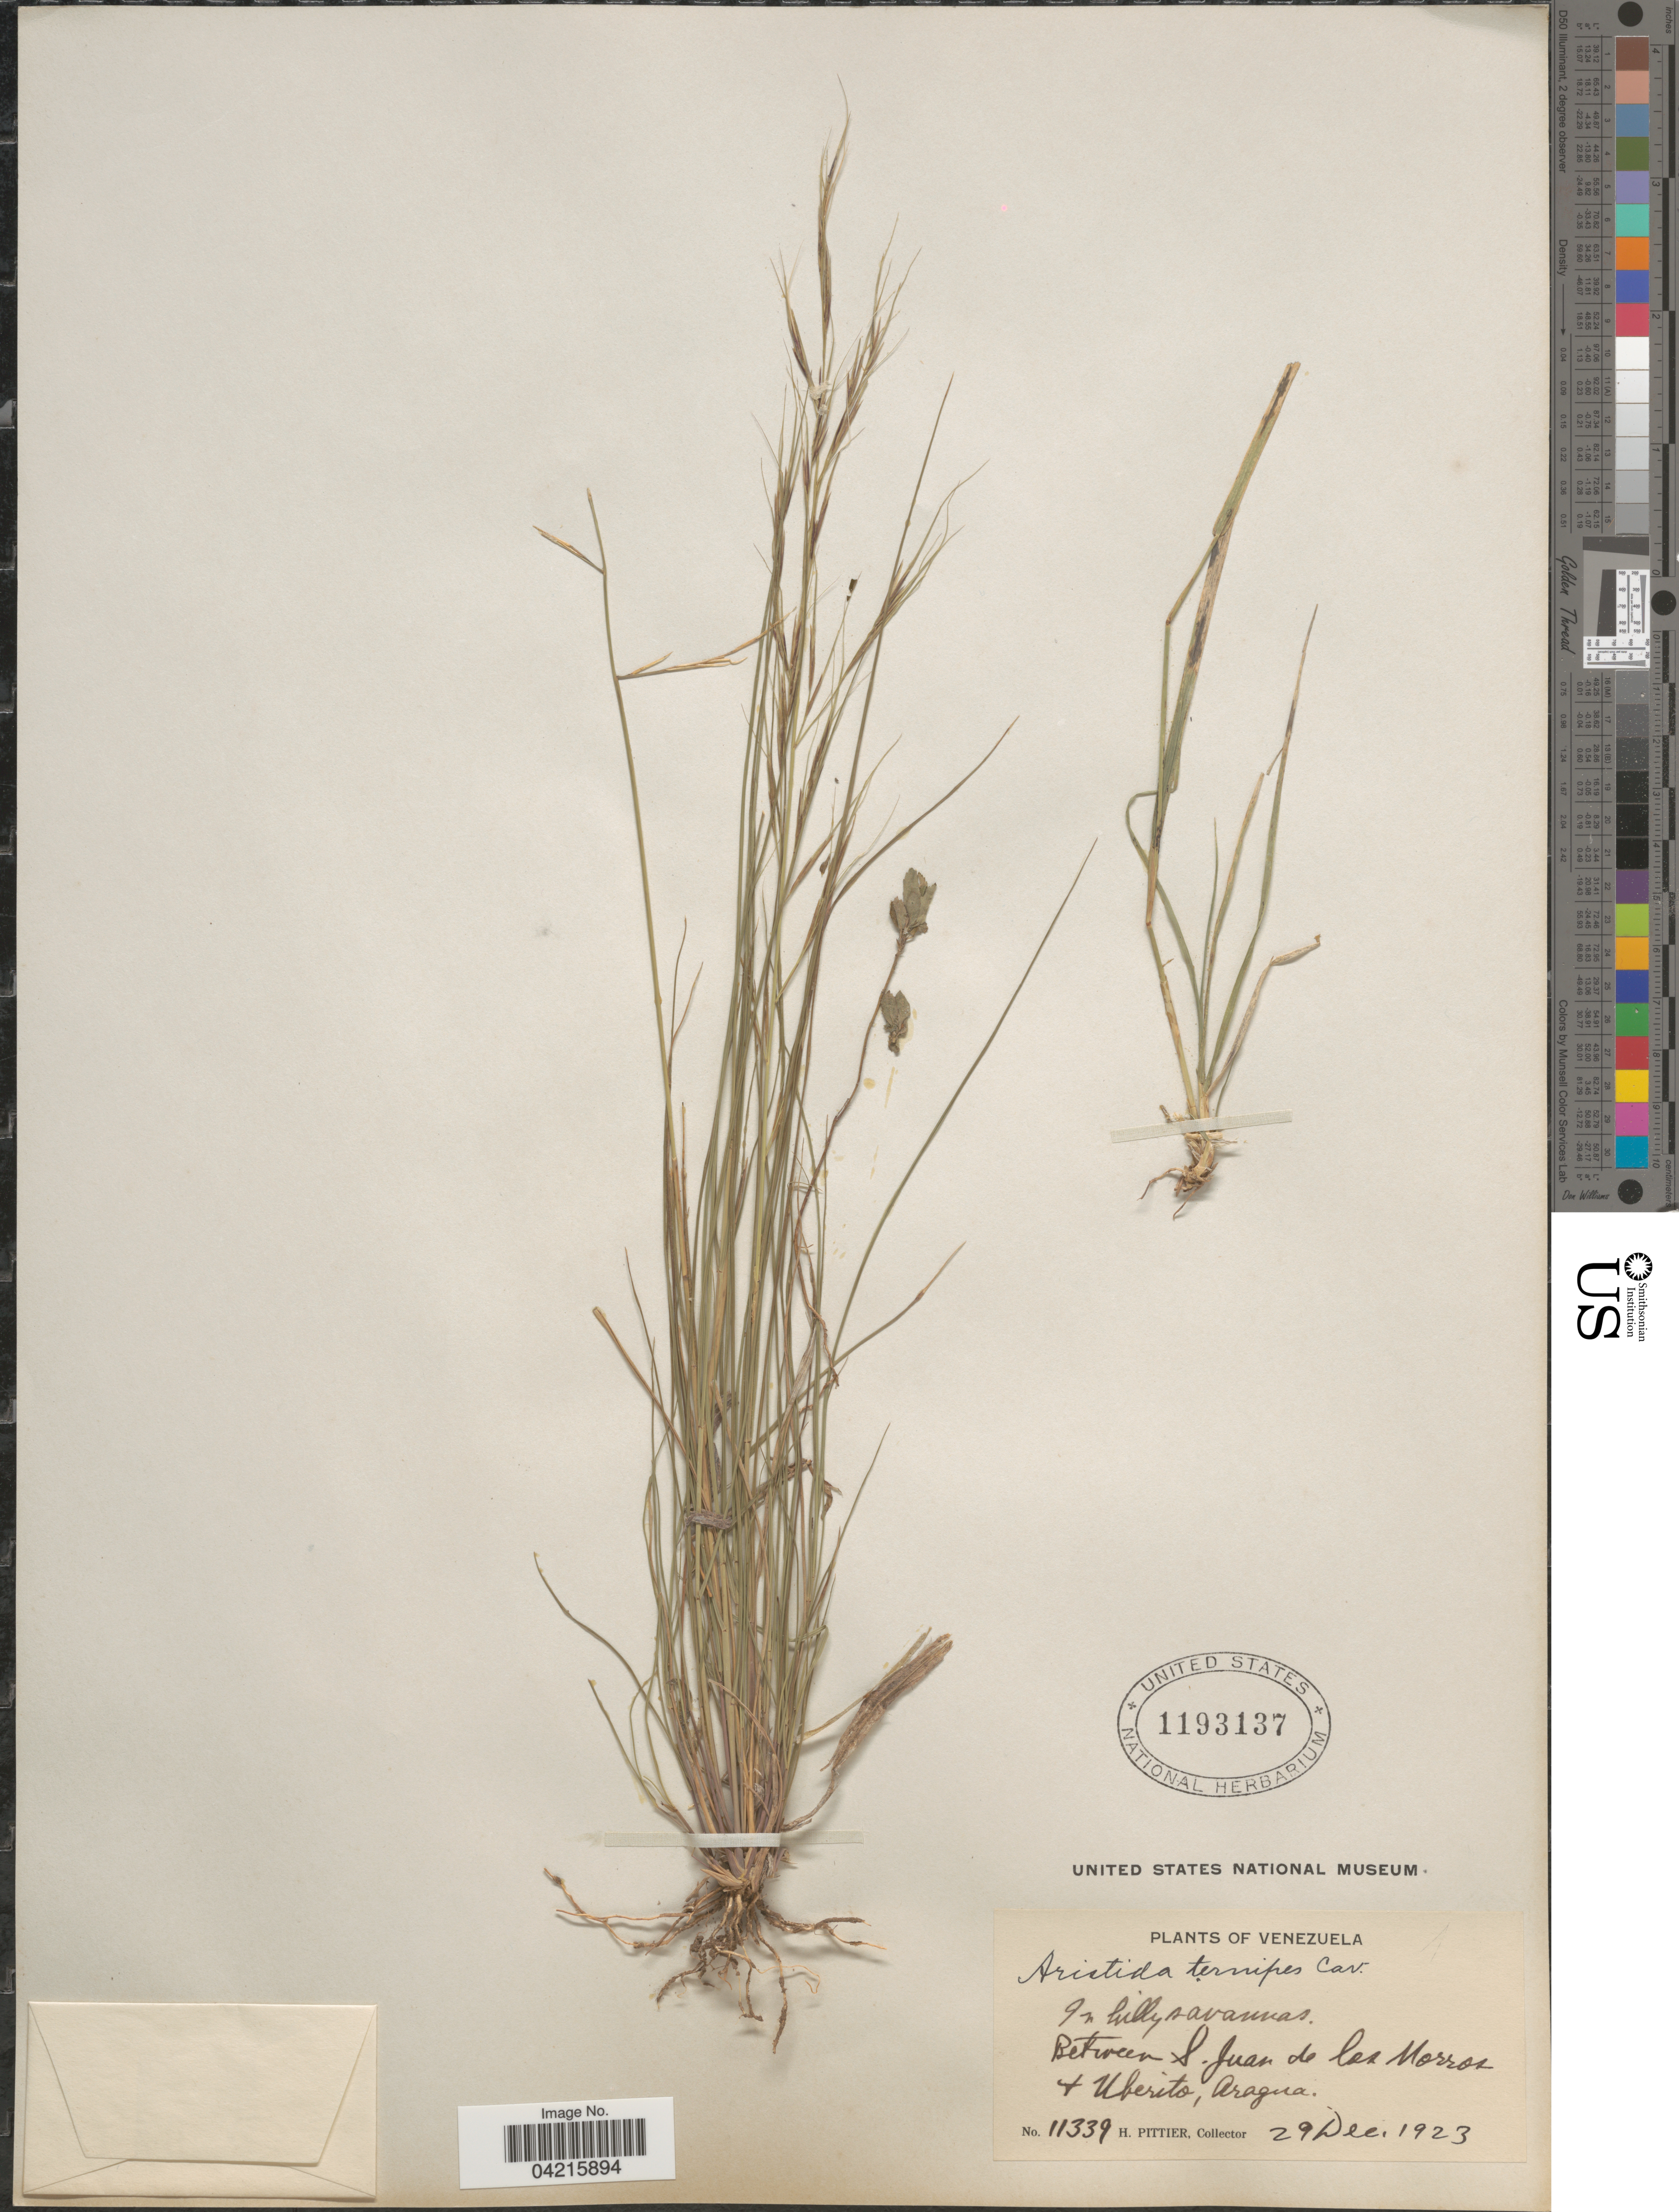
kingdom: Plantae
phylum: Tracheophyta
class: Liliopsida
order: Poales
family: Poaceae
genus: Aristida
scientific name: Aristida ternipes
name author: Cav.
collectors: H. F. Pittier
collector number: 11339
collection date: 1923-12-29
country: Venezuela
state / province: Aragua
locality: Between S. Juan de los Morros & Uberito.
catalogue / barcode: US 1193137